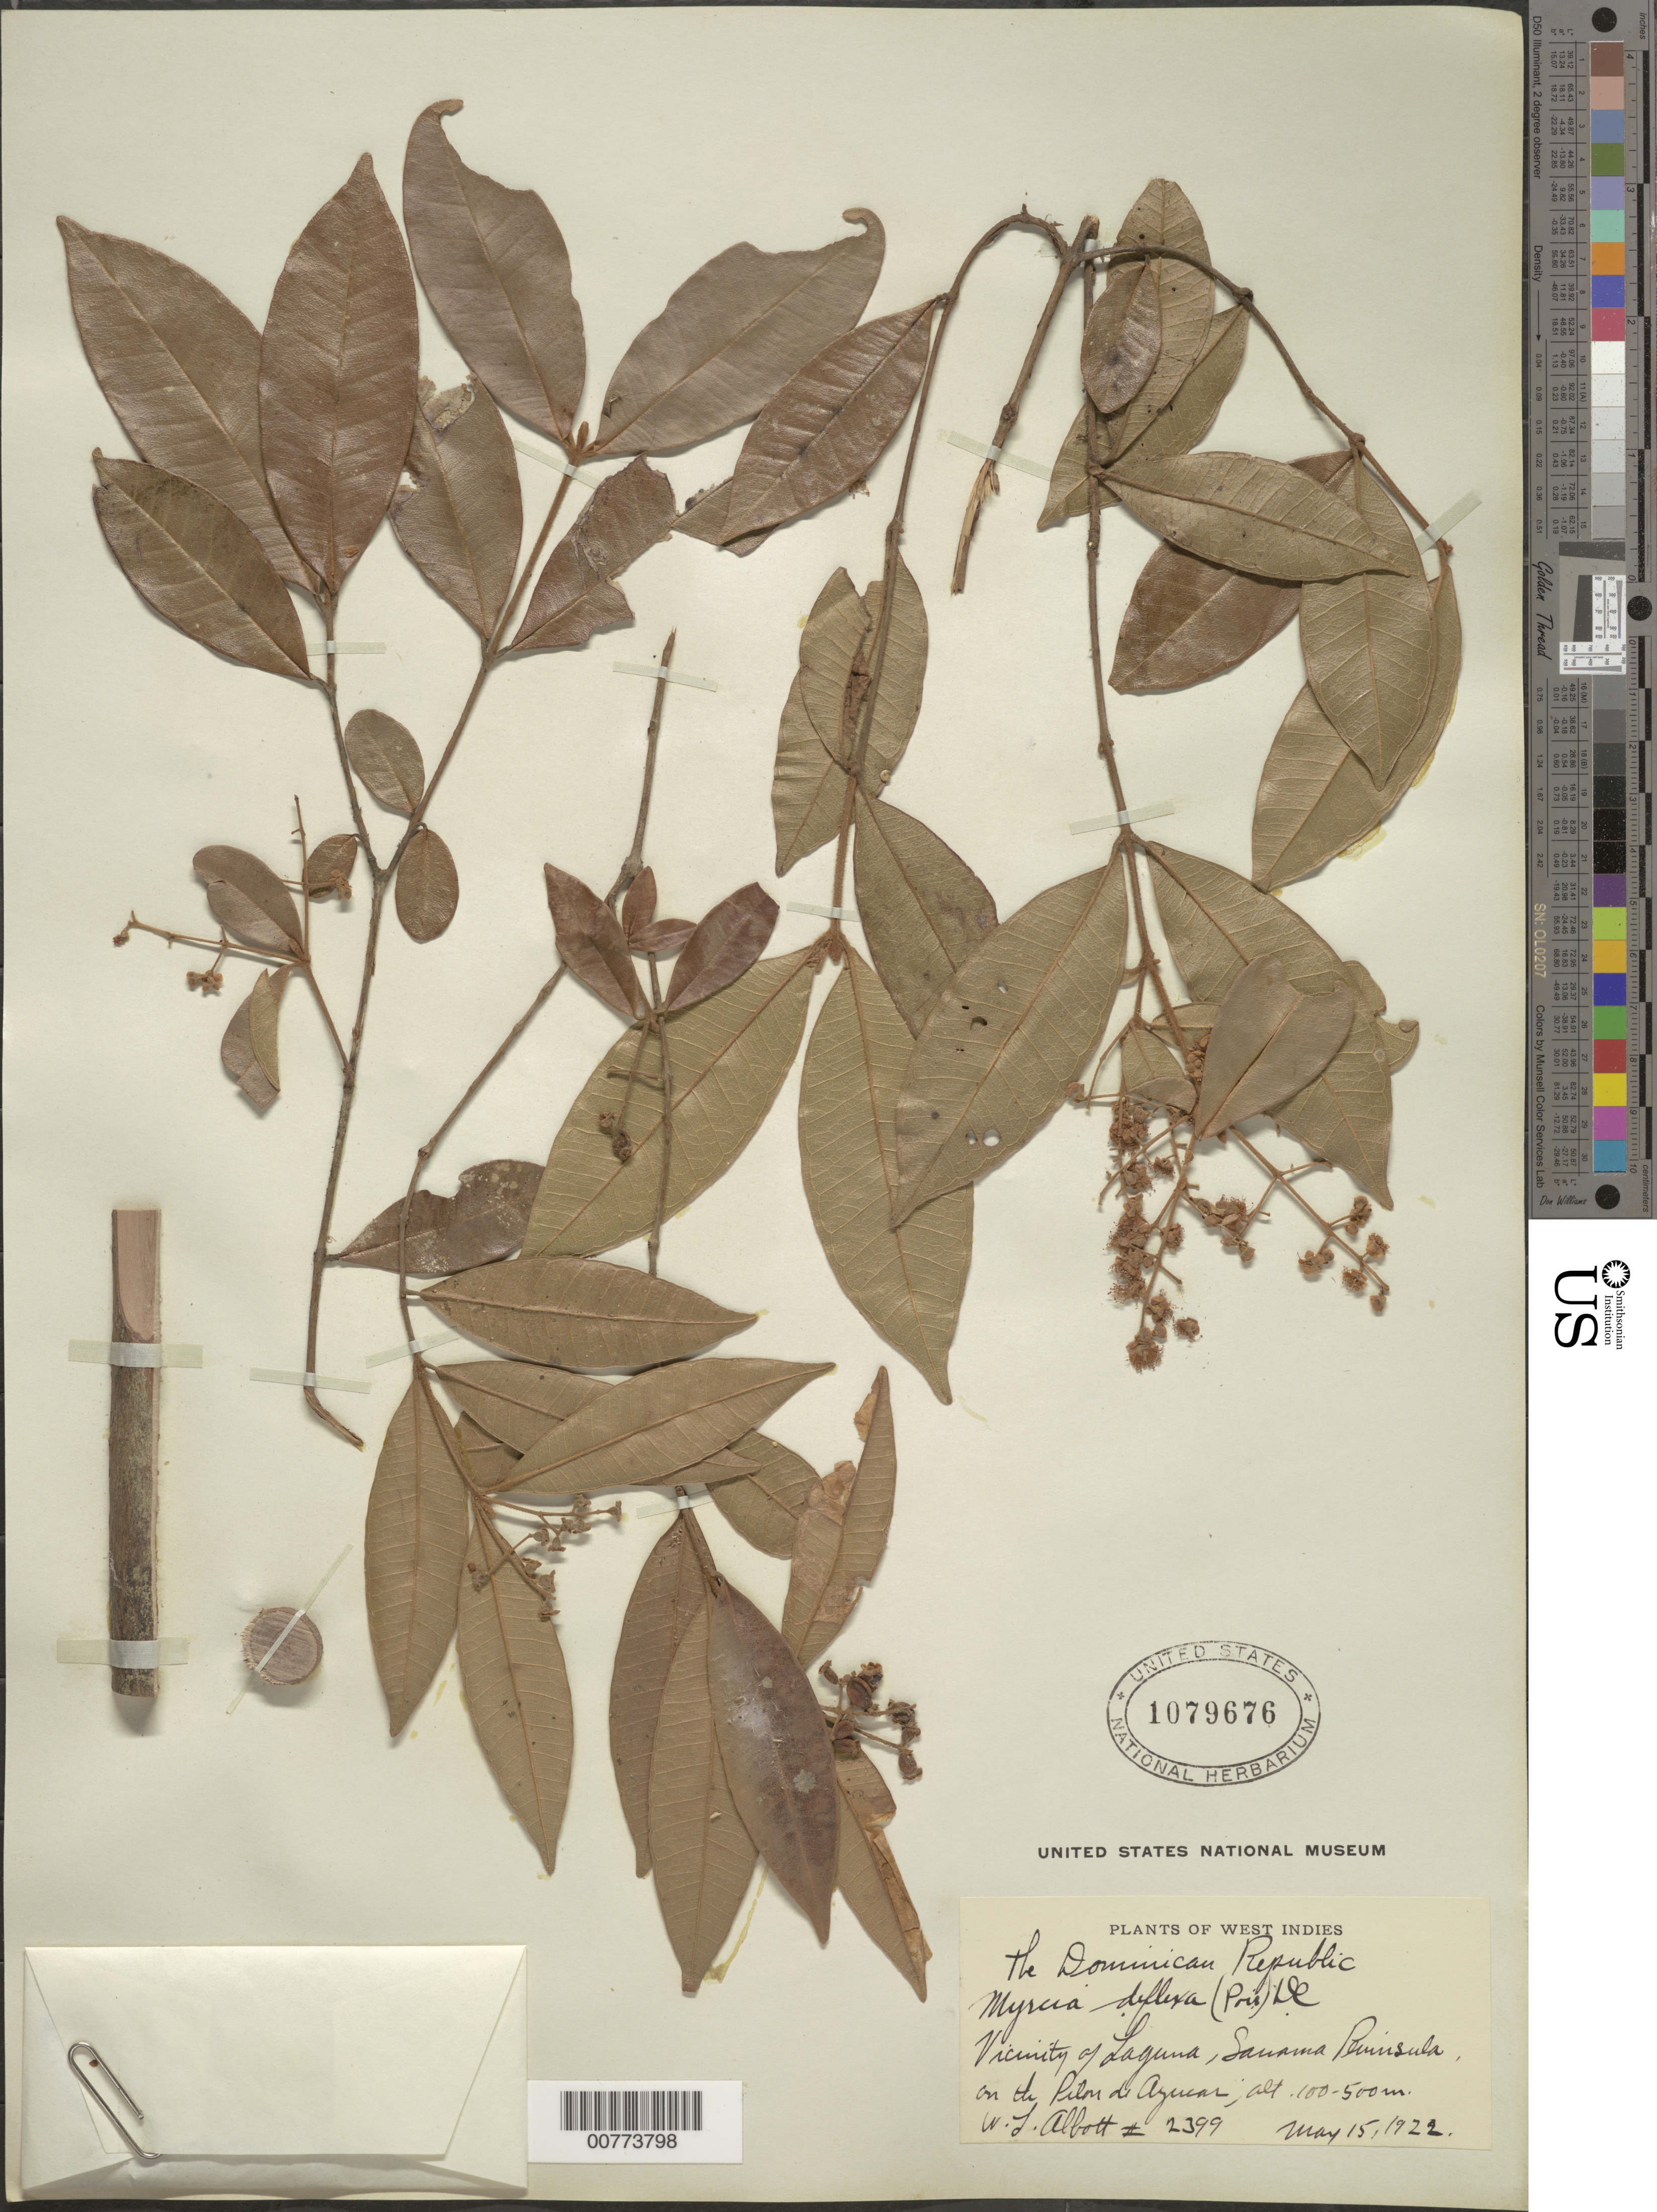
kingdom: Plantae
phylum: Tracheophyta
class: Magnoliopsida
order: Myrtales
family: Myrtaceae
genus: Myrcia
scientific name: Myrcia deflexa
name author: (Poir.) DC.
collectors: W. L. Abbott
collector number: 2399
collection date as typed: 15 May 1922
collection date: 1922-05-15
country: Dominican Republic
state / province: Samana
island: Hispaniola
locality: Samaná Peninsula, vicinity of Laguna, on the Pilón de Azúcar.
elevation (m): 100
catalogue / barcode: US 1079676